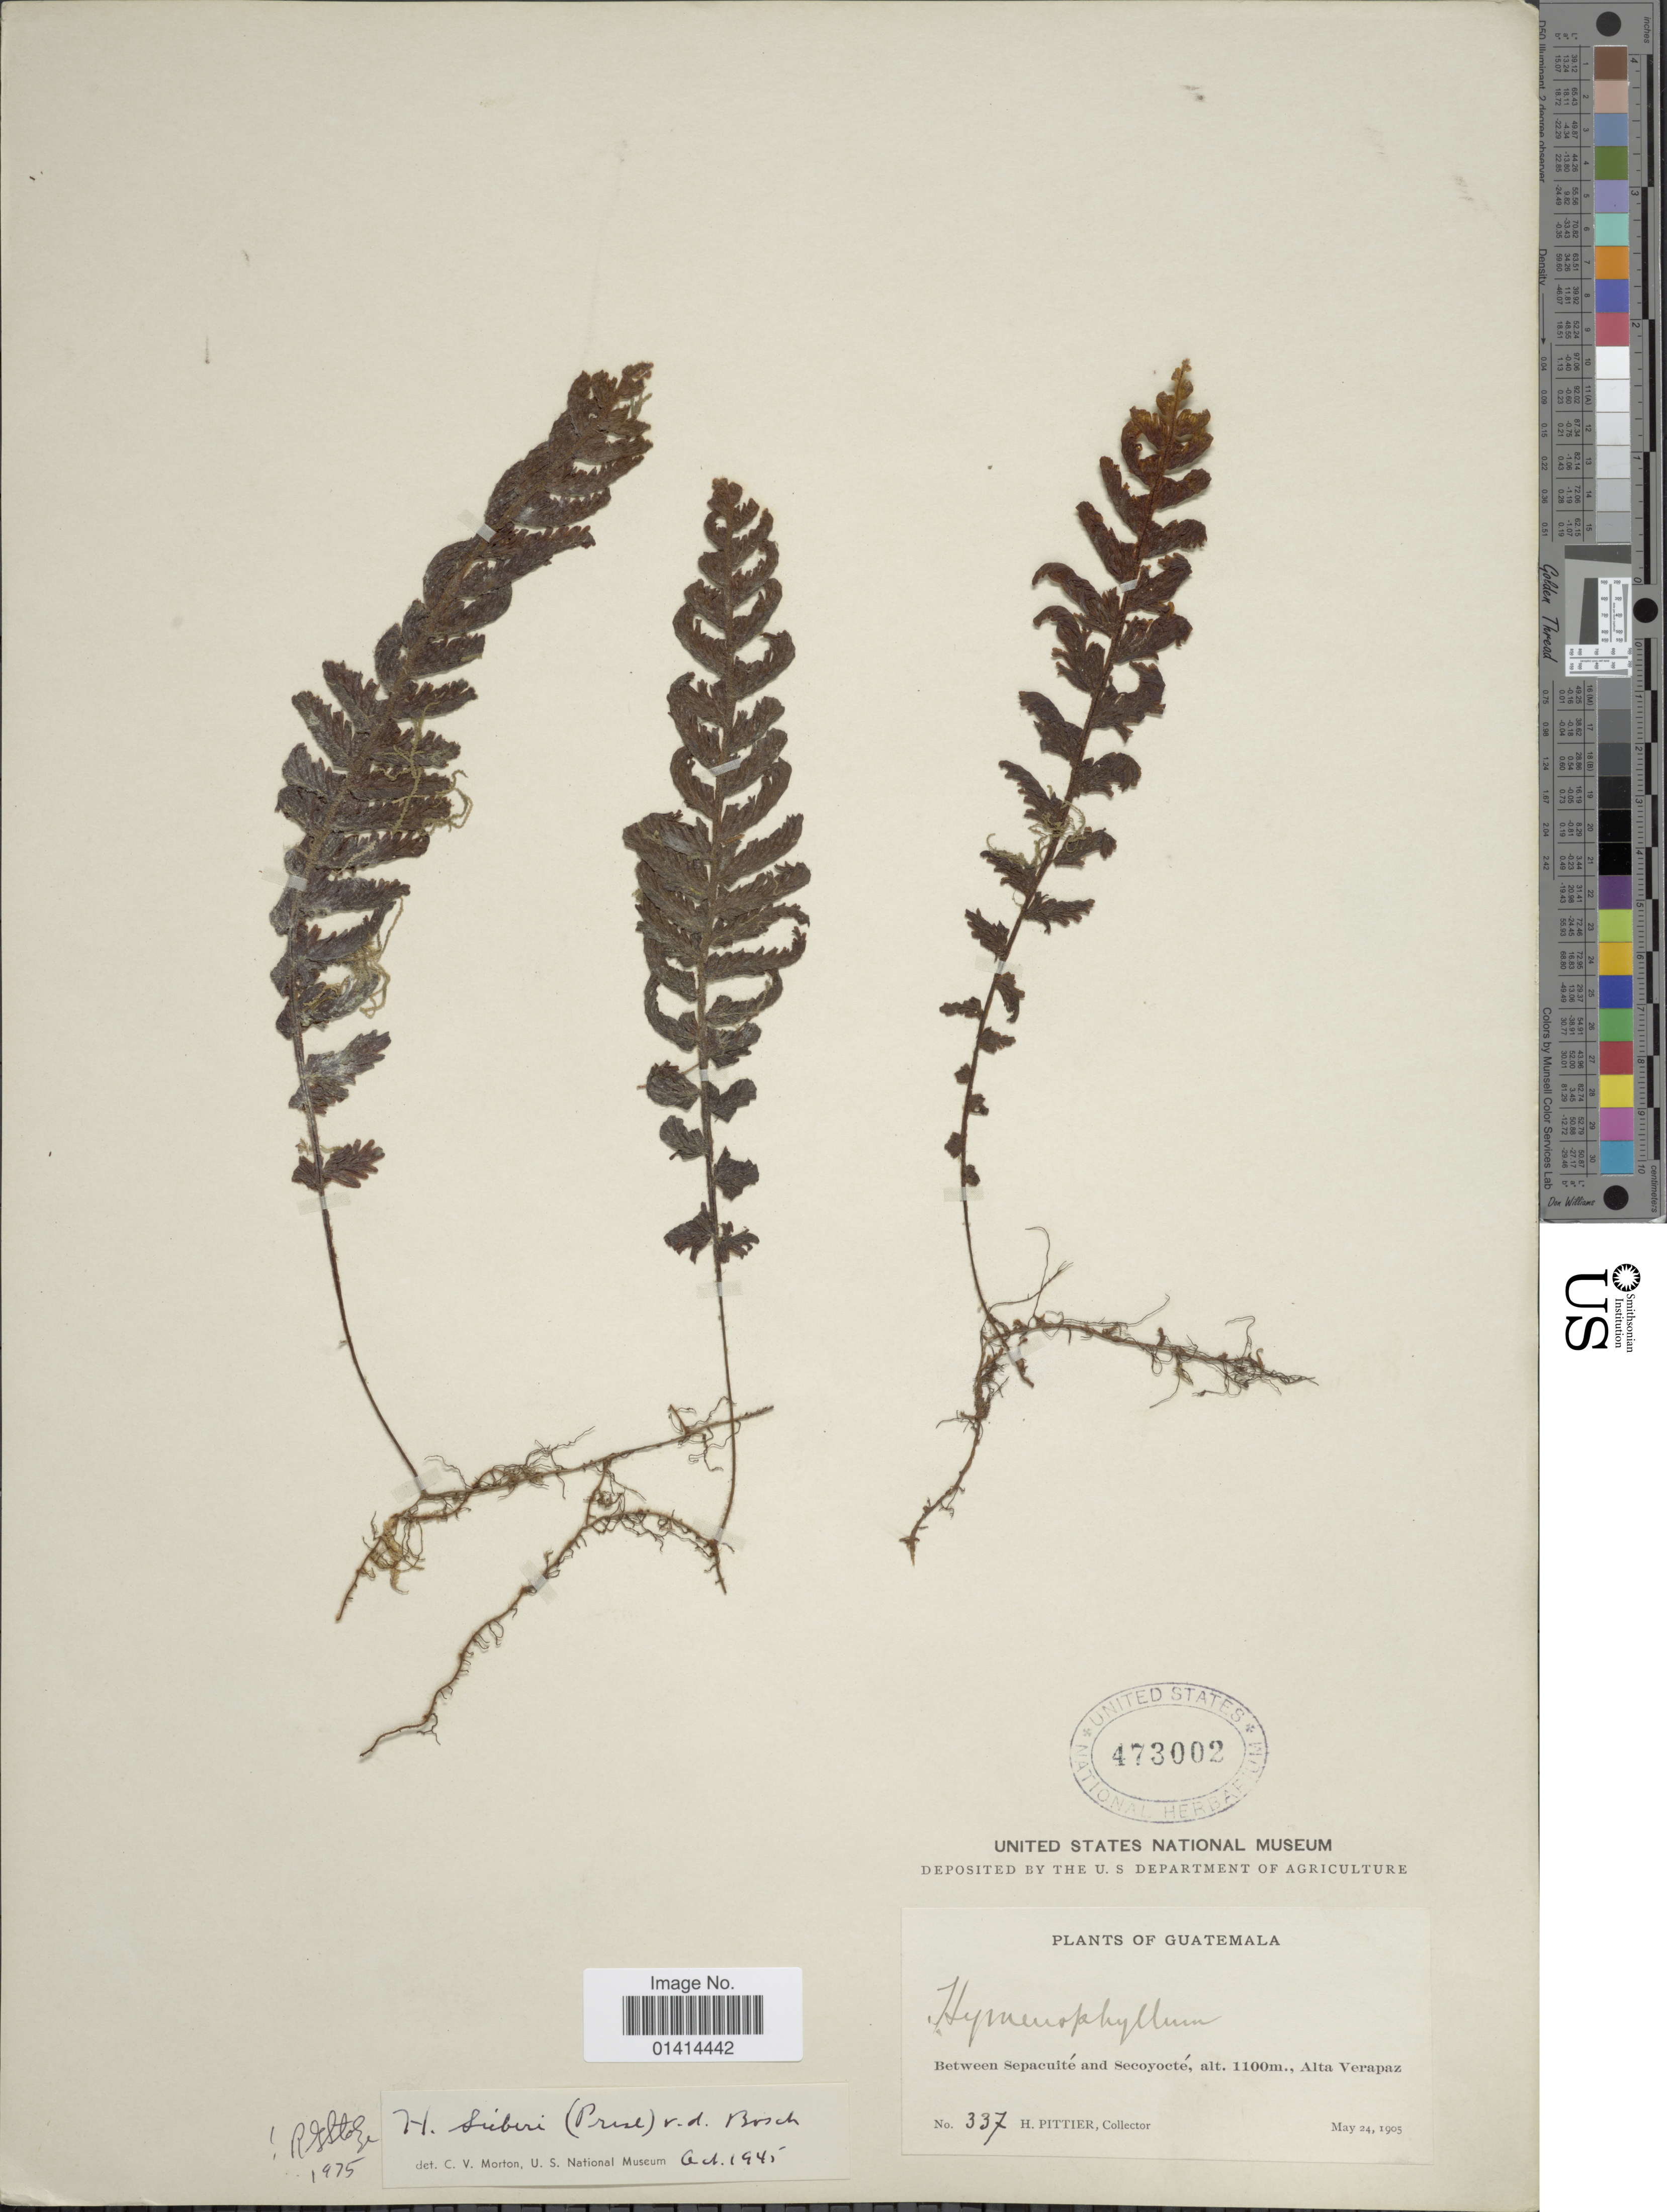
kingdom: Plantae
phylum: Tracheophyta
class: Polypodiopsida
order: Hymenophyllales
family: Hymenophyllaceae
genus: Hymenophyllum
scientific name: Hymenophyllum sieberi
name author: (C. Presl) Bosch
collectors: H. F. Pittier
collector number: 337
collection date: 1905-05-24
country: Guatemala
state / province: Alta Verapaz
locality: Between Sepacuite and Secoyocté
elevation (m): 1100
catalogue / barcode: US 473002